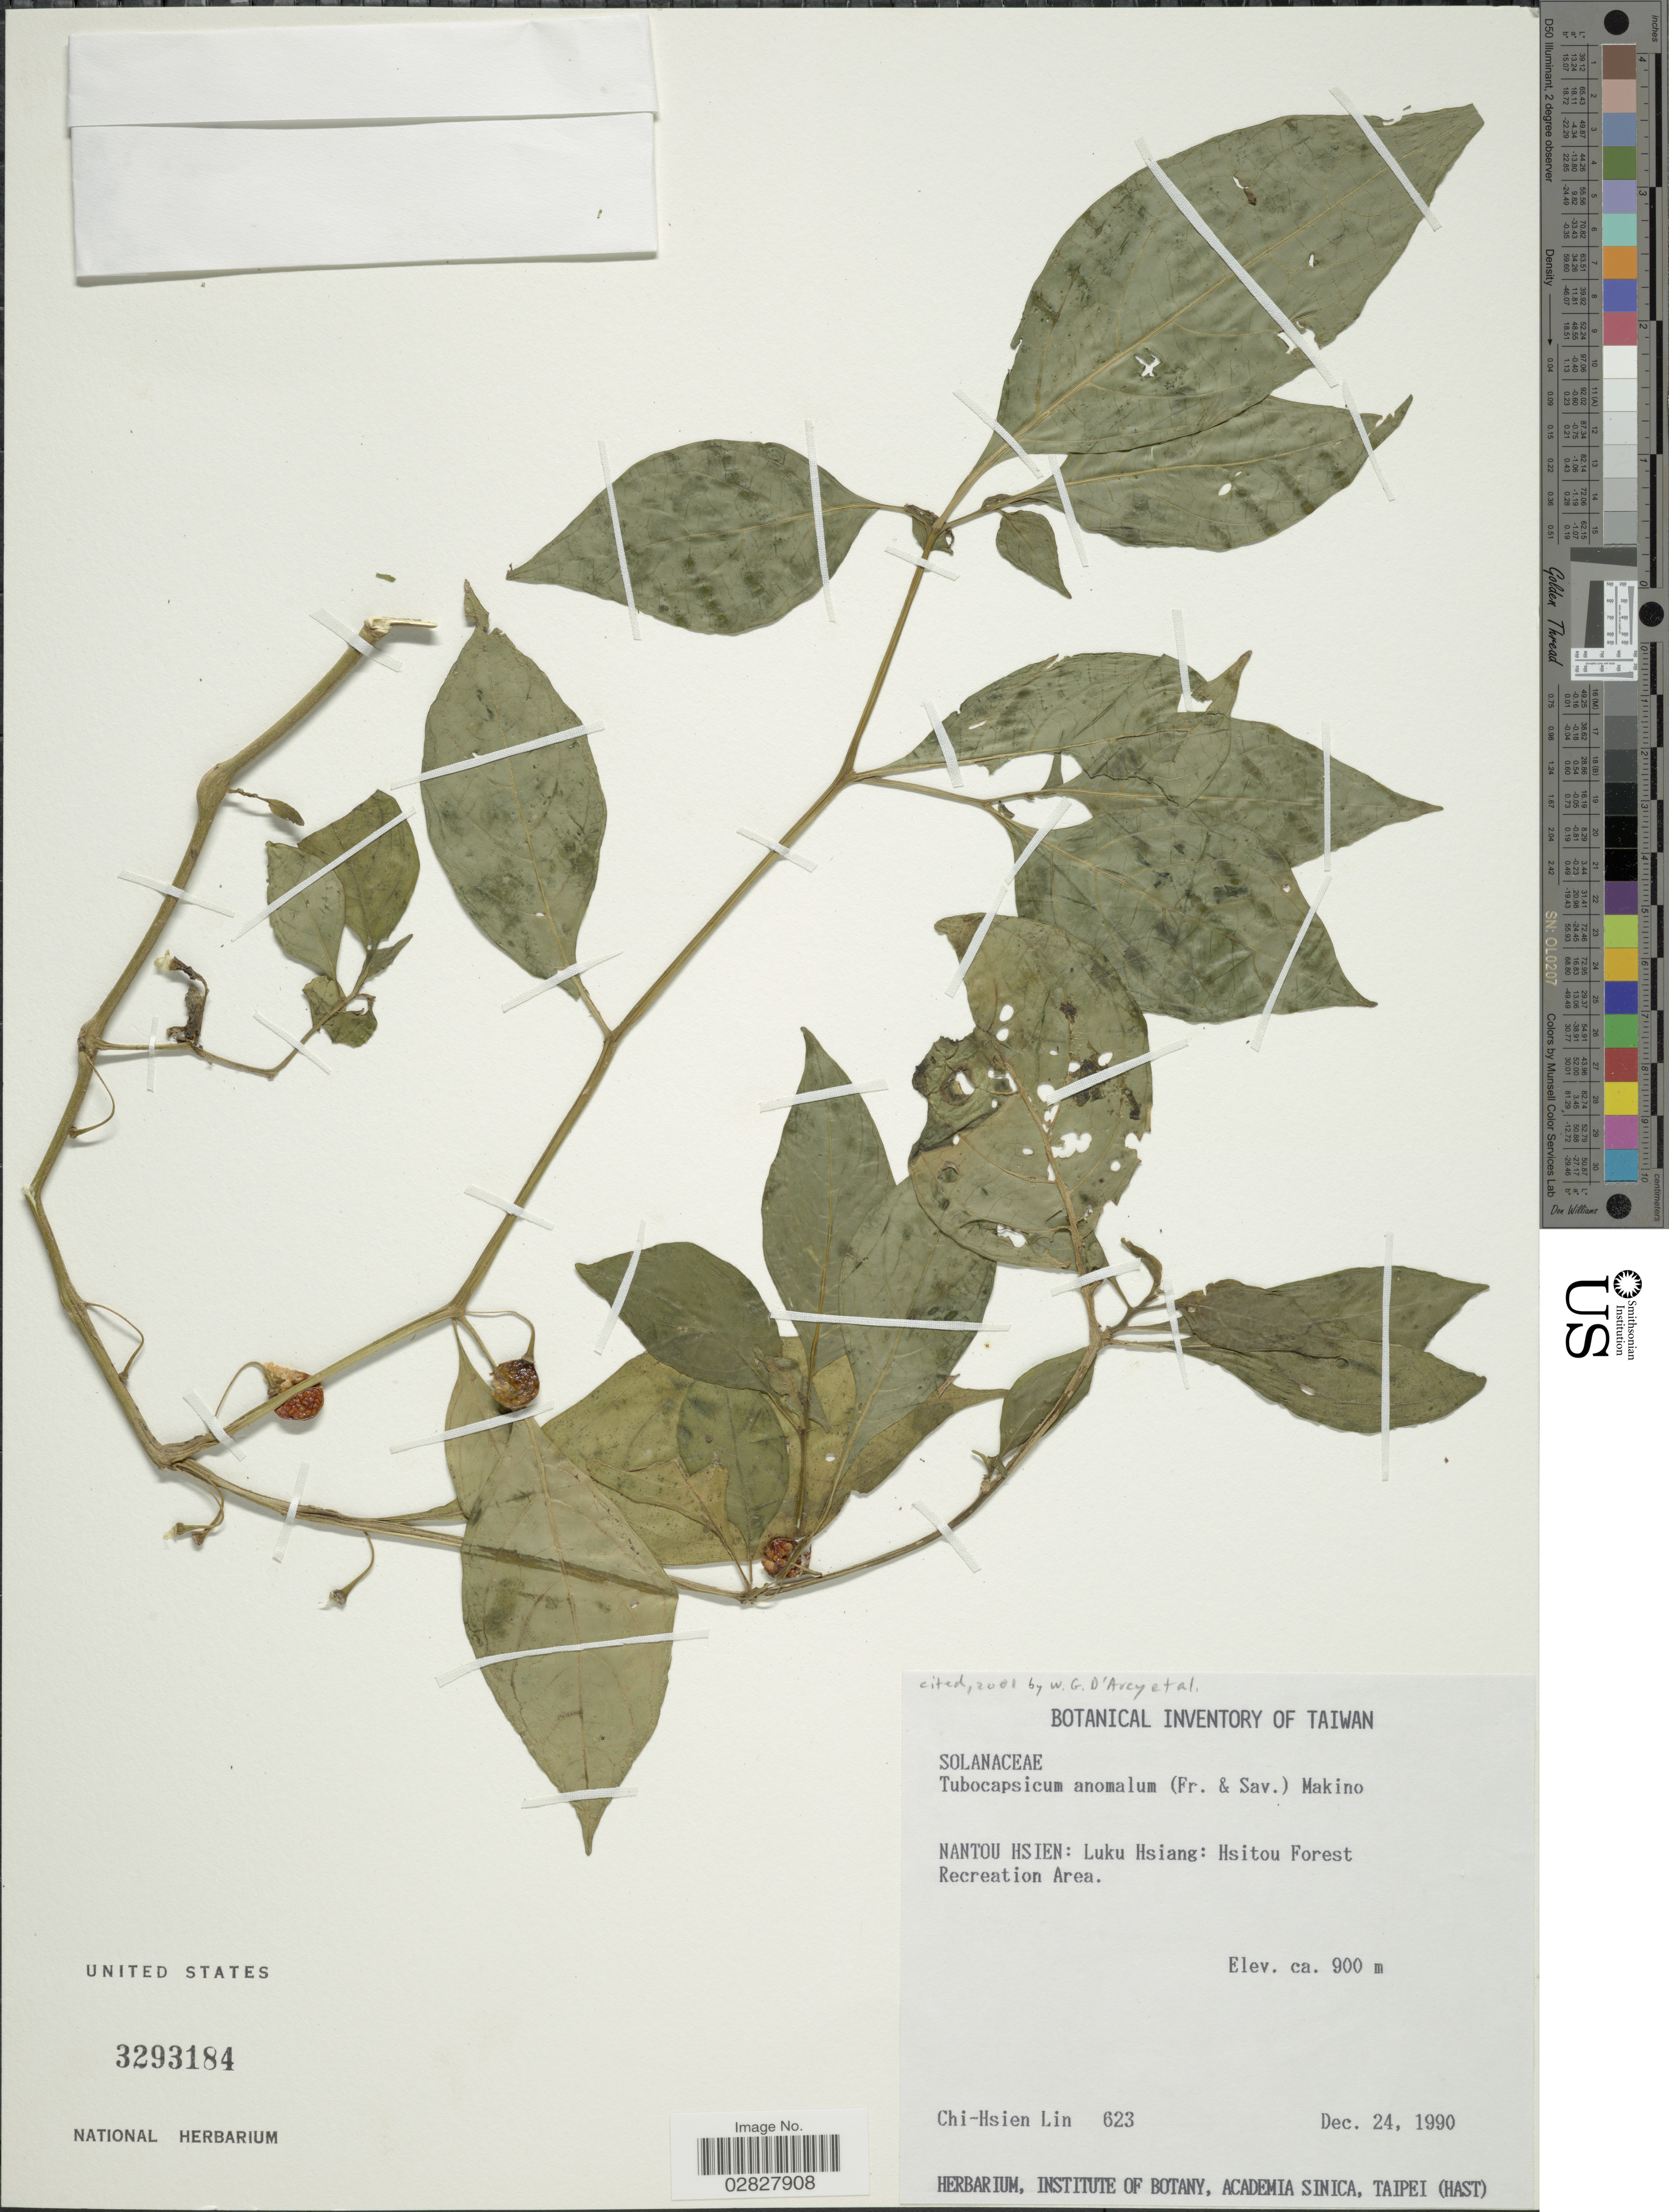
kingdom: Plantae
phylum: Tracheophyta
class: Magnoliopsida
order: Solanales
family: Solanaceae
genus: Tubocapsicum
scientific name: Tubocapsicum anomalum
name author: (Franch. & Sav.) Makino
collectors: C. Lin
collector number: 623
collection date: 1990-12-24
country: Taiwan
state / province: Nantou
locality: Nantou Hsien: Luku Hsiang: Hsitou Forest, Recreation Area.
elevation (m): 900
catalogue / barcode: US 3293184